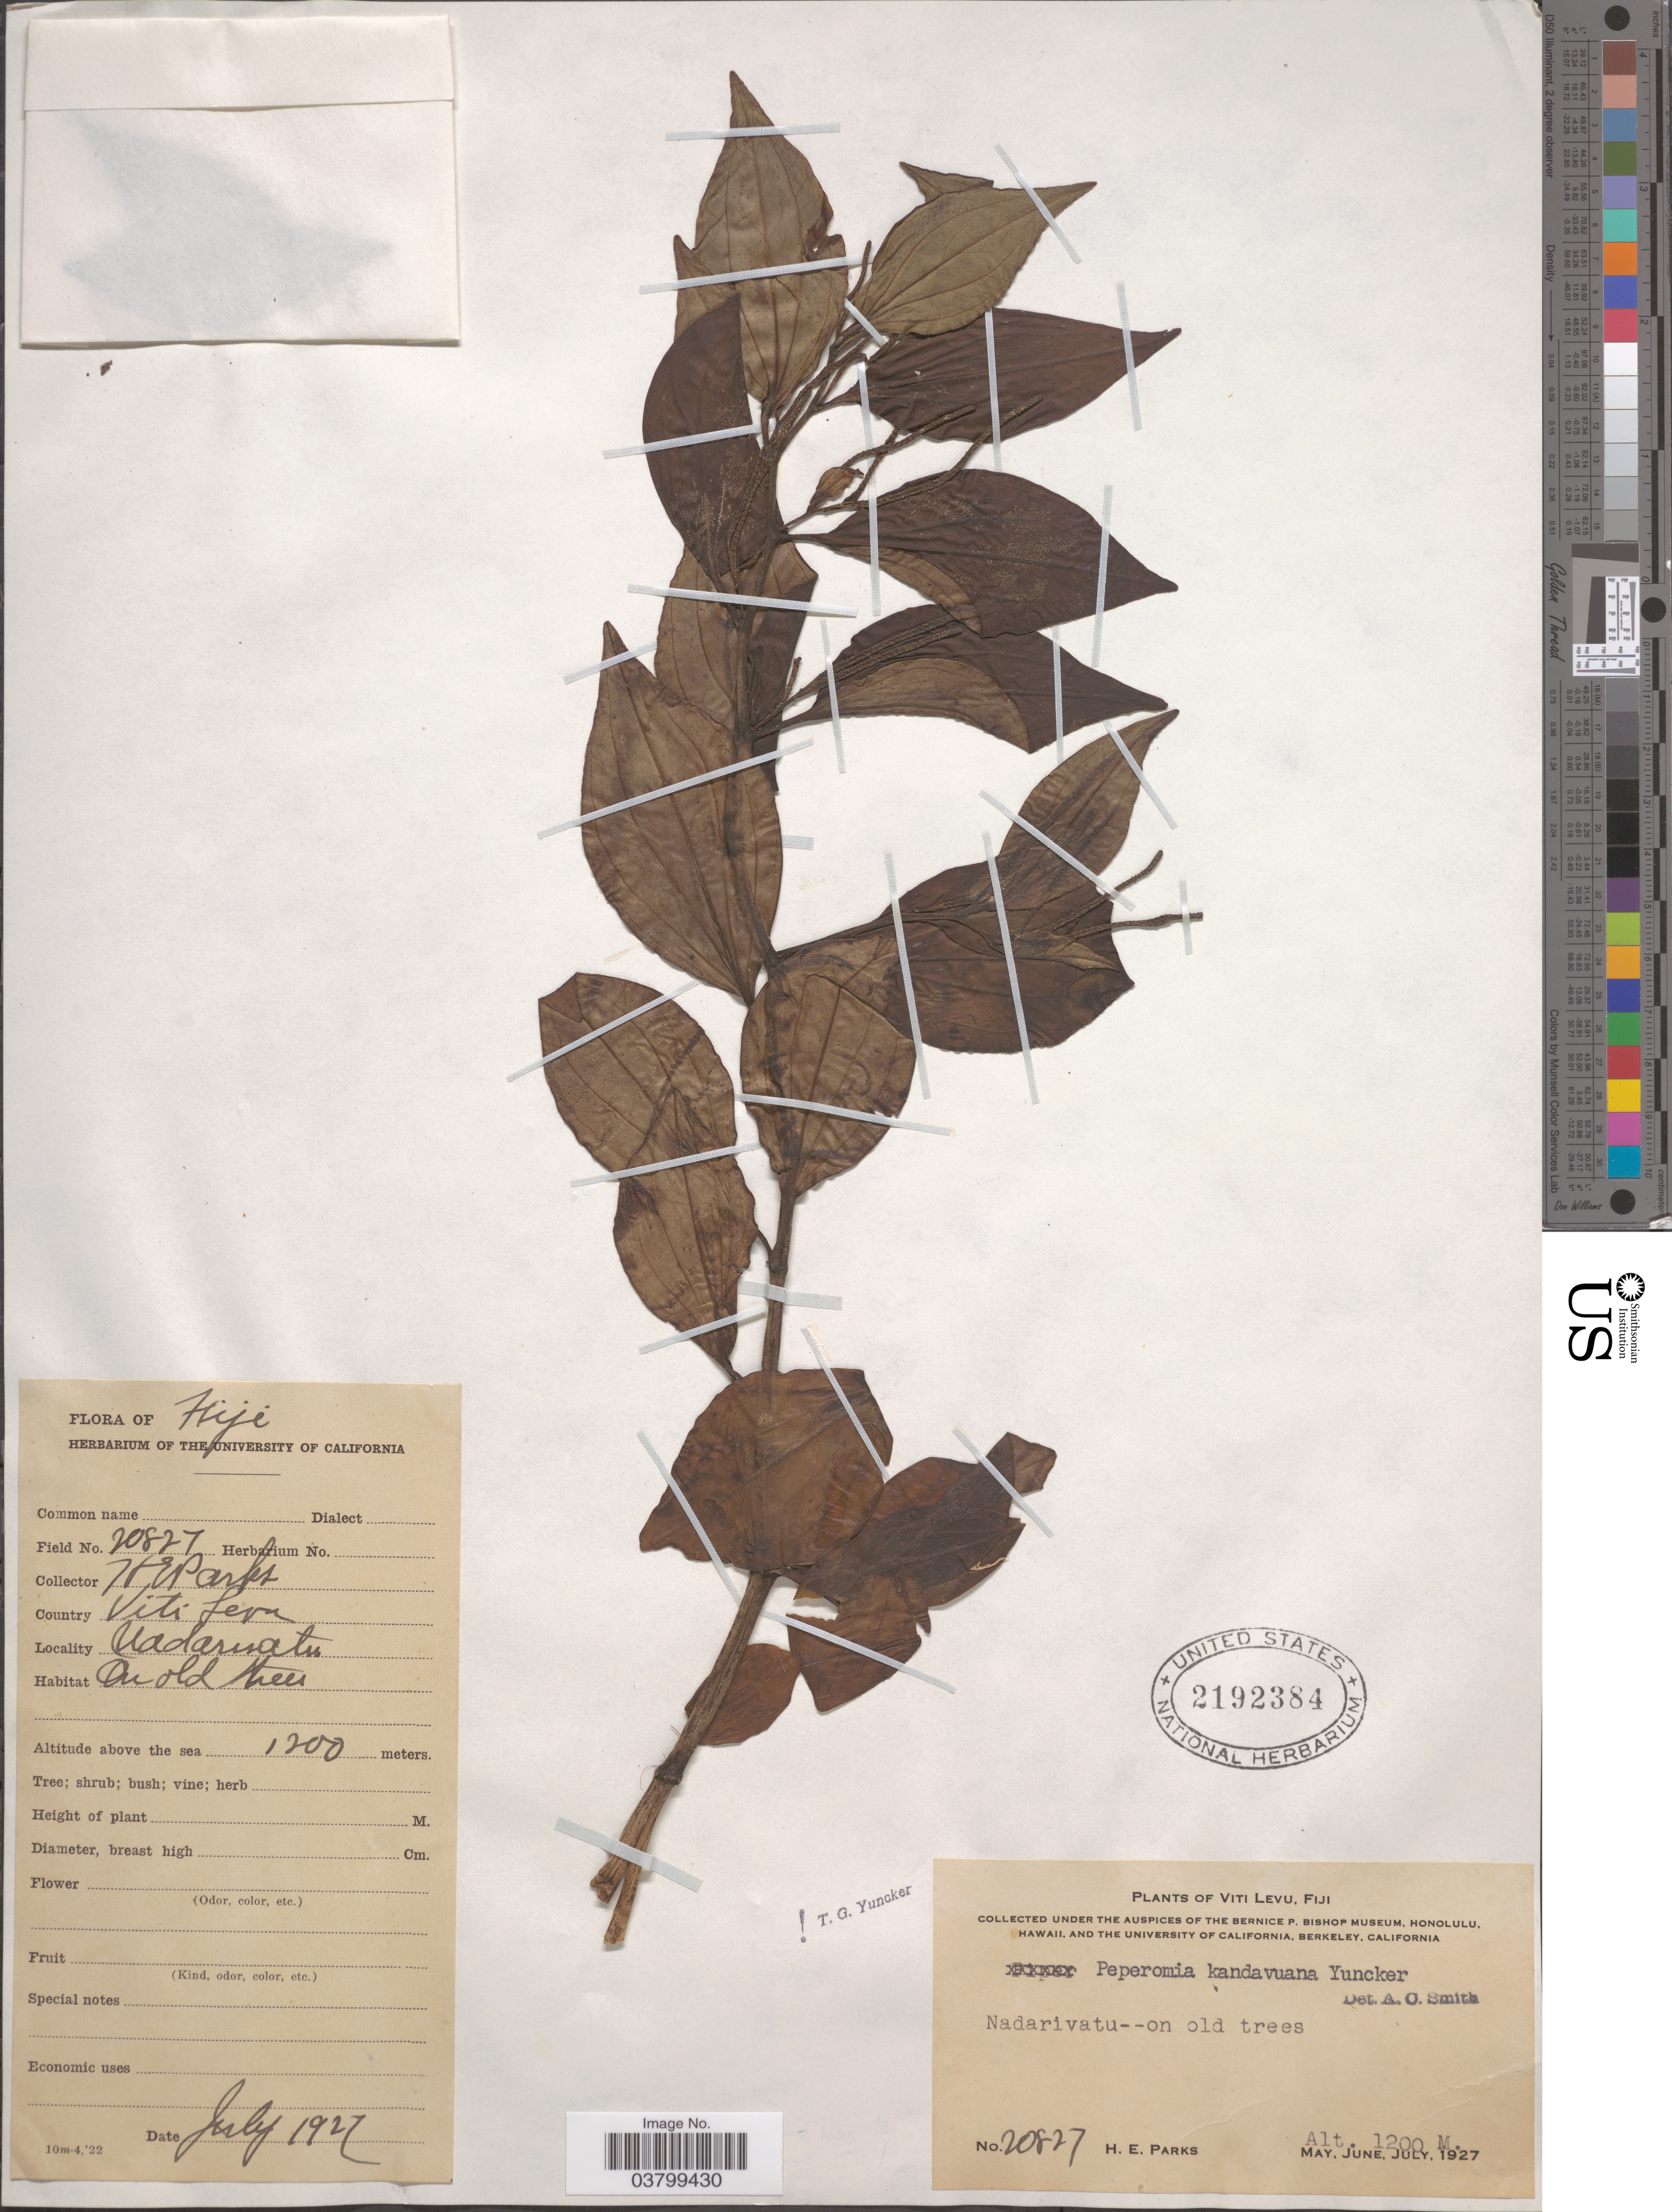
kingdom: Plantae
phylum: Tracheophyta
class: Magnoliopsida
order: Piperales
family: Piperaceae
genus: Peperomia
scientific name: Peperomia kandavuana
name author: Yunck.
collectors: H. E. Parks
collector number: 20827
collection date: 1927-07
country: Fiji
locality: Viti Levu. Nadarivatu - on old trees.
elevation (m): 1200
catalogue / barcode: US 2192384